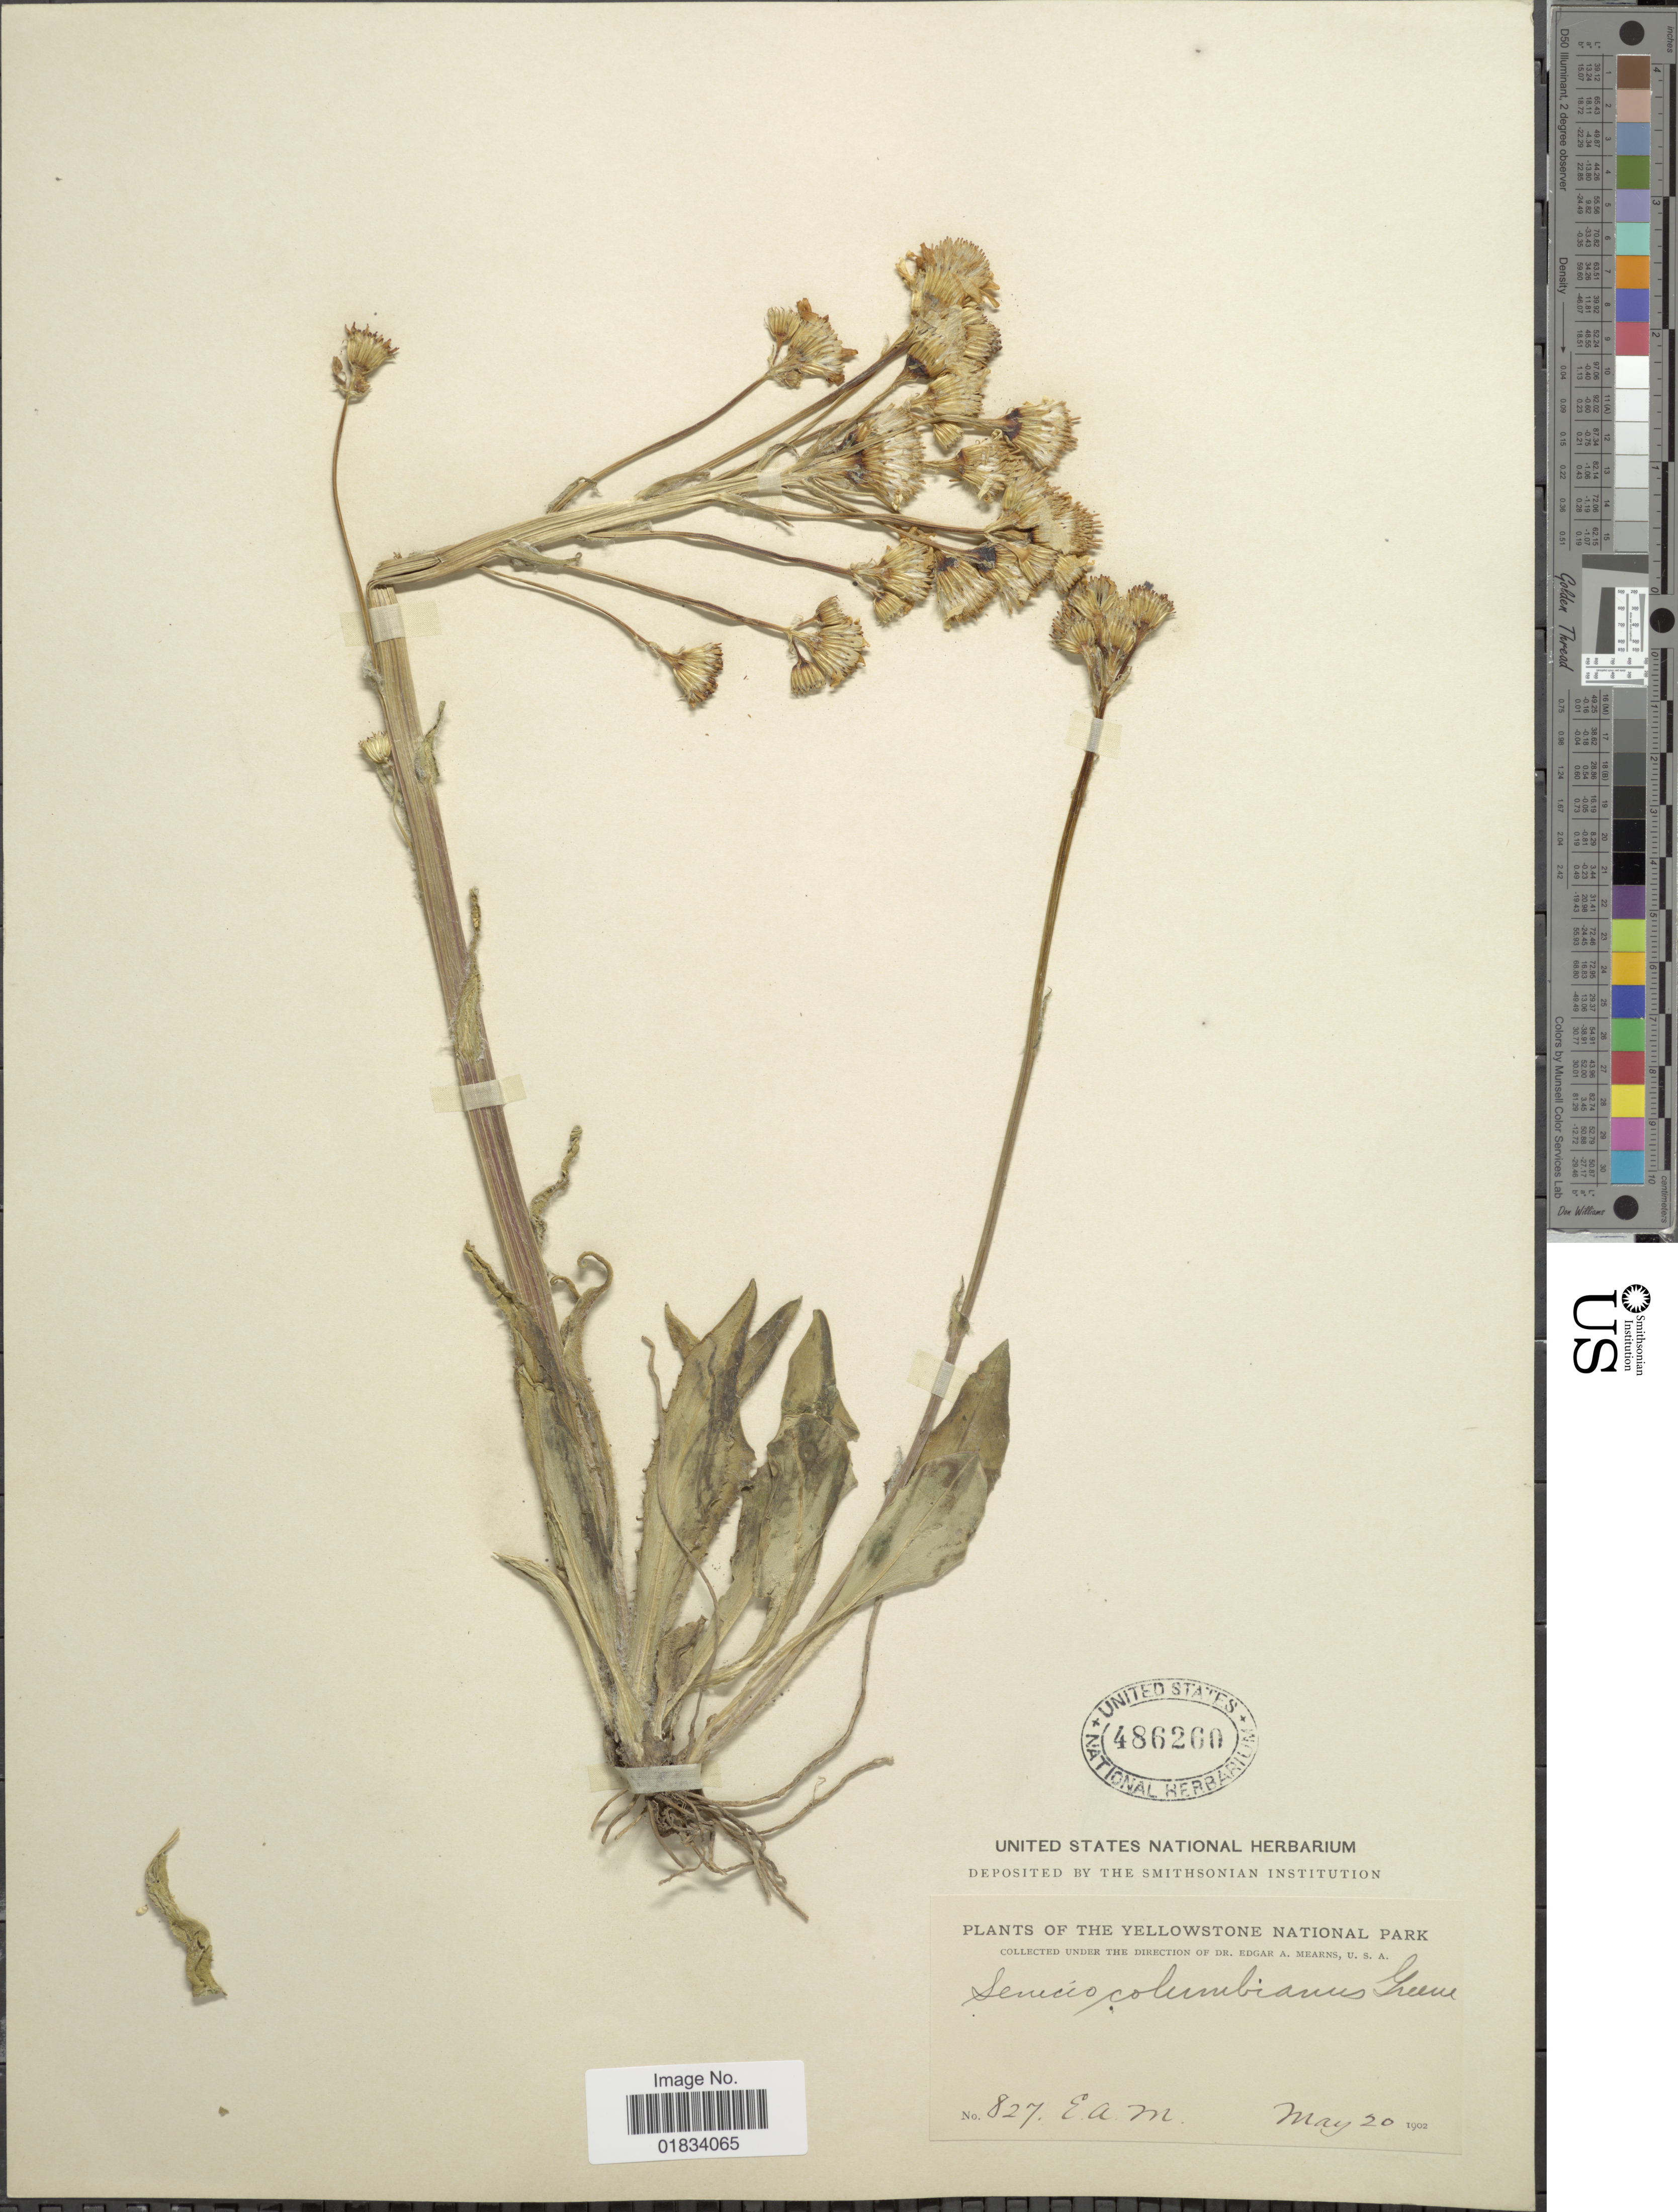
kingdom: Plantae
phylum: Tracheophyta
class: Magnoliopsida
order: Asterales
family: Asteraceae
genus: Senecio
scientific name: Senecio integerrimus var. exaltatus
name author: (Nutt.) Cronq.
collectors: E. A. Mearns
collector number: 827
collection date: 1902-05-20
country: United States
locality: Yellowstone National Park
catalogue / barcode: US 486260